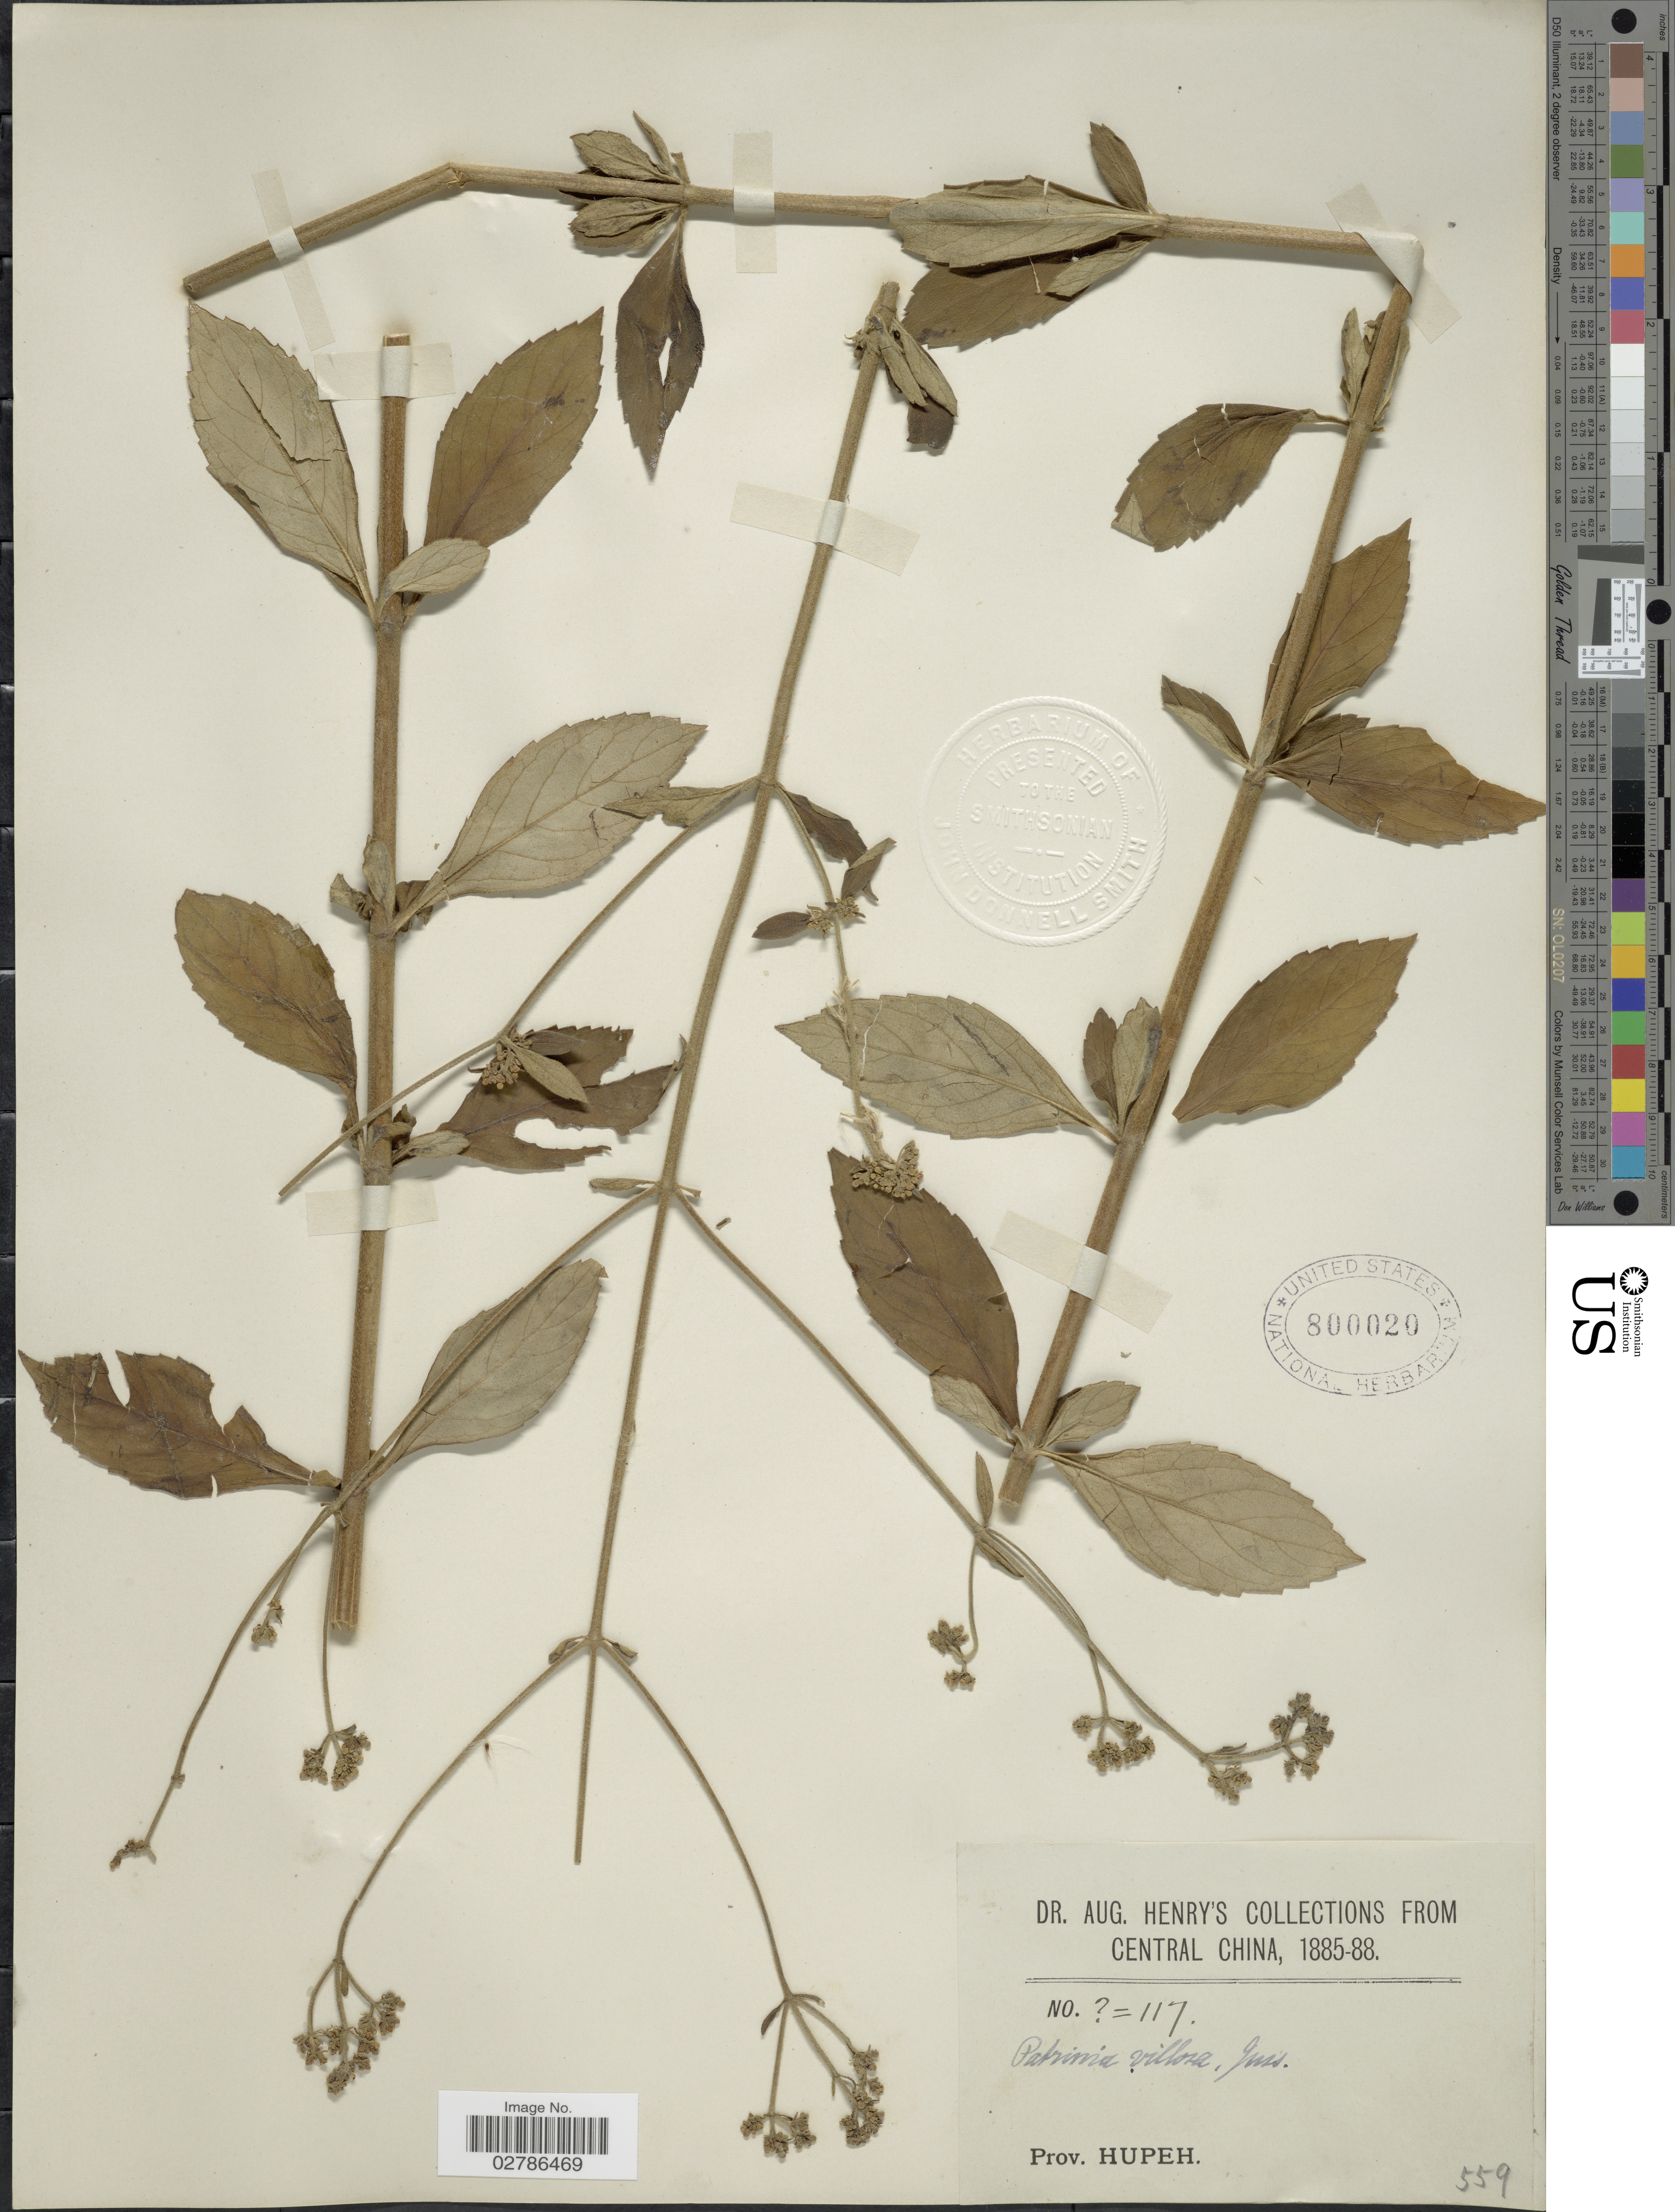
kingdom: Plantae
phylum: Tracheophyta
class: Magnoliopsida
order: Dipsacales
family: Caprifoliaceae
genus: Patrinia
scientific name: Patrinia villosa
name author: (Thunb.) Dufr.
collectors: A. Henry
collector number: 117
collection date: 1885/1888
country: China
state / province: Hubei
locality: Central China, Prov. Hupeh.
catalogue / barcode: US 800020